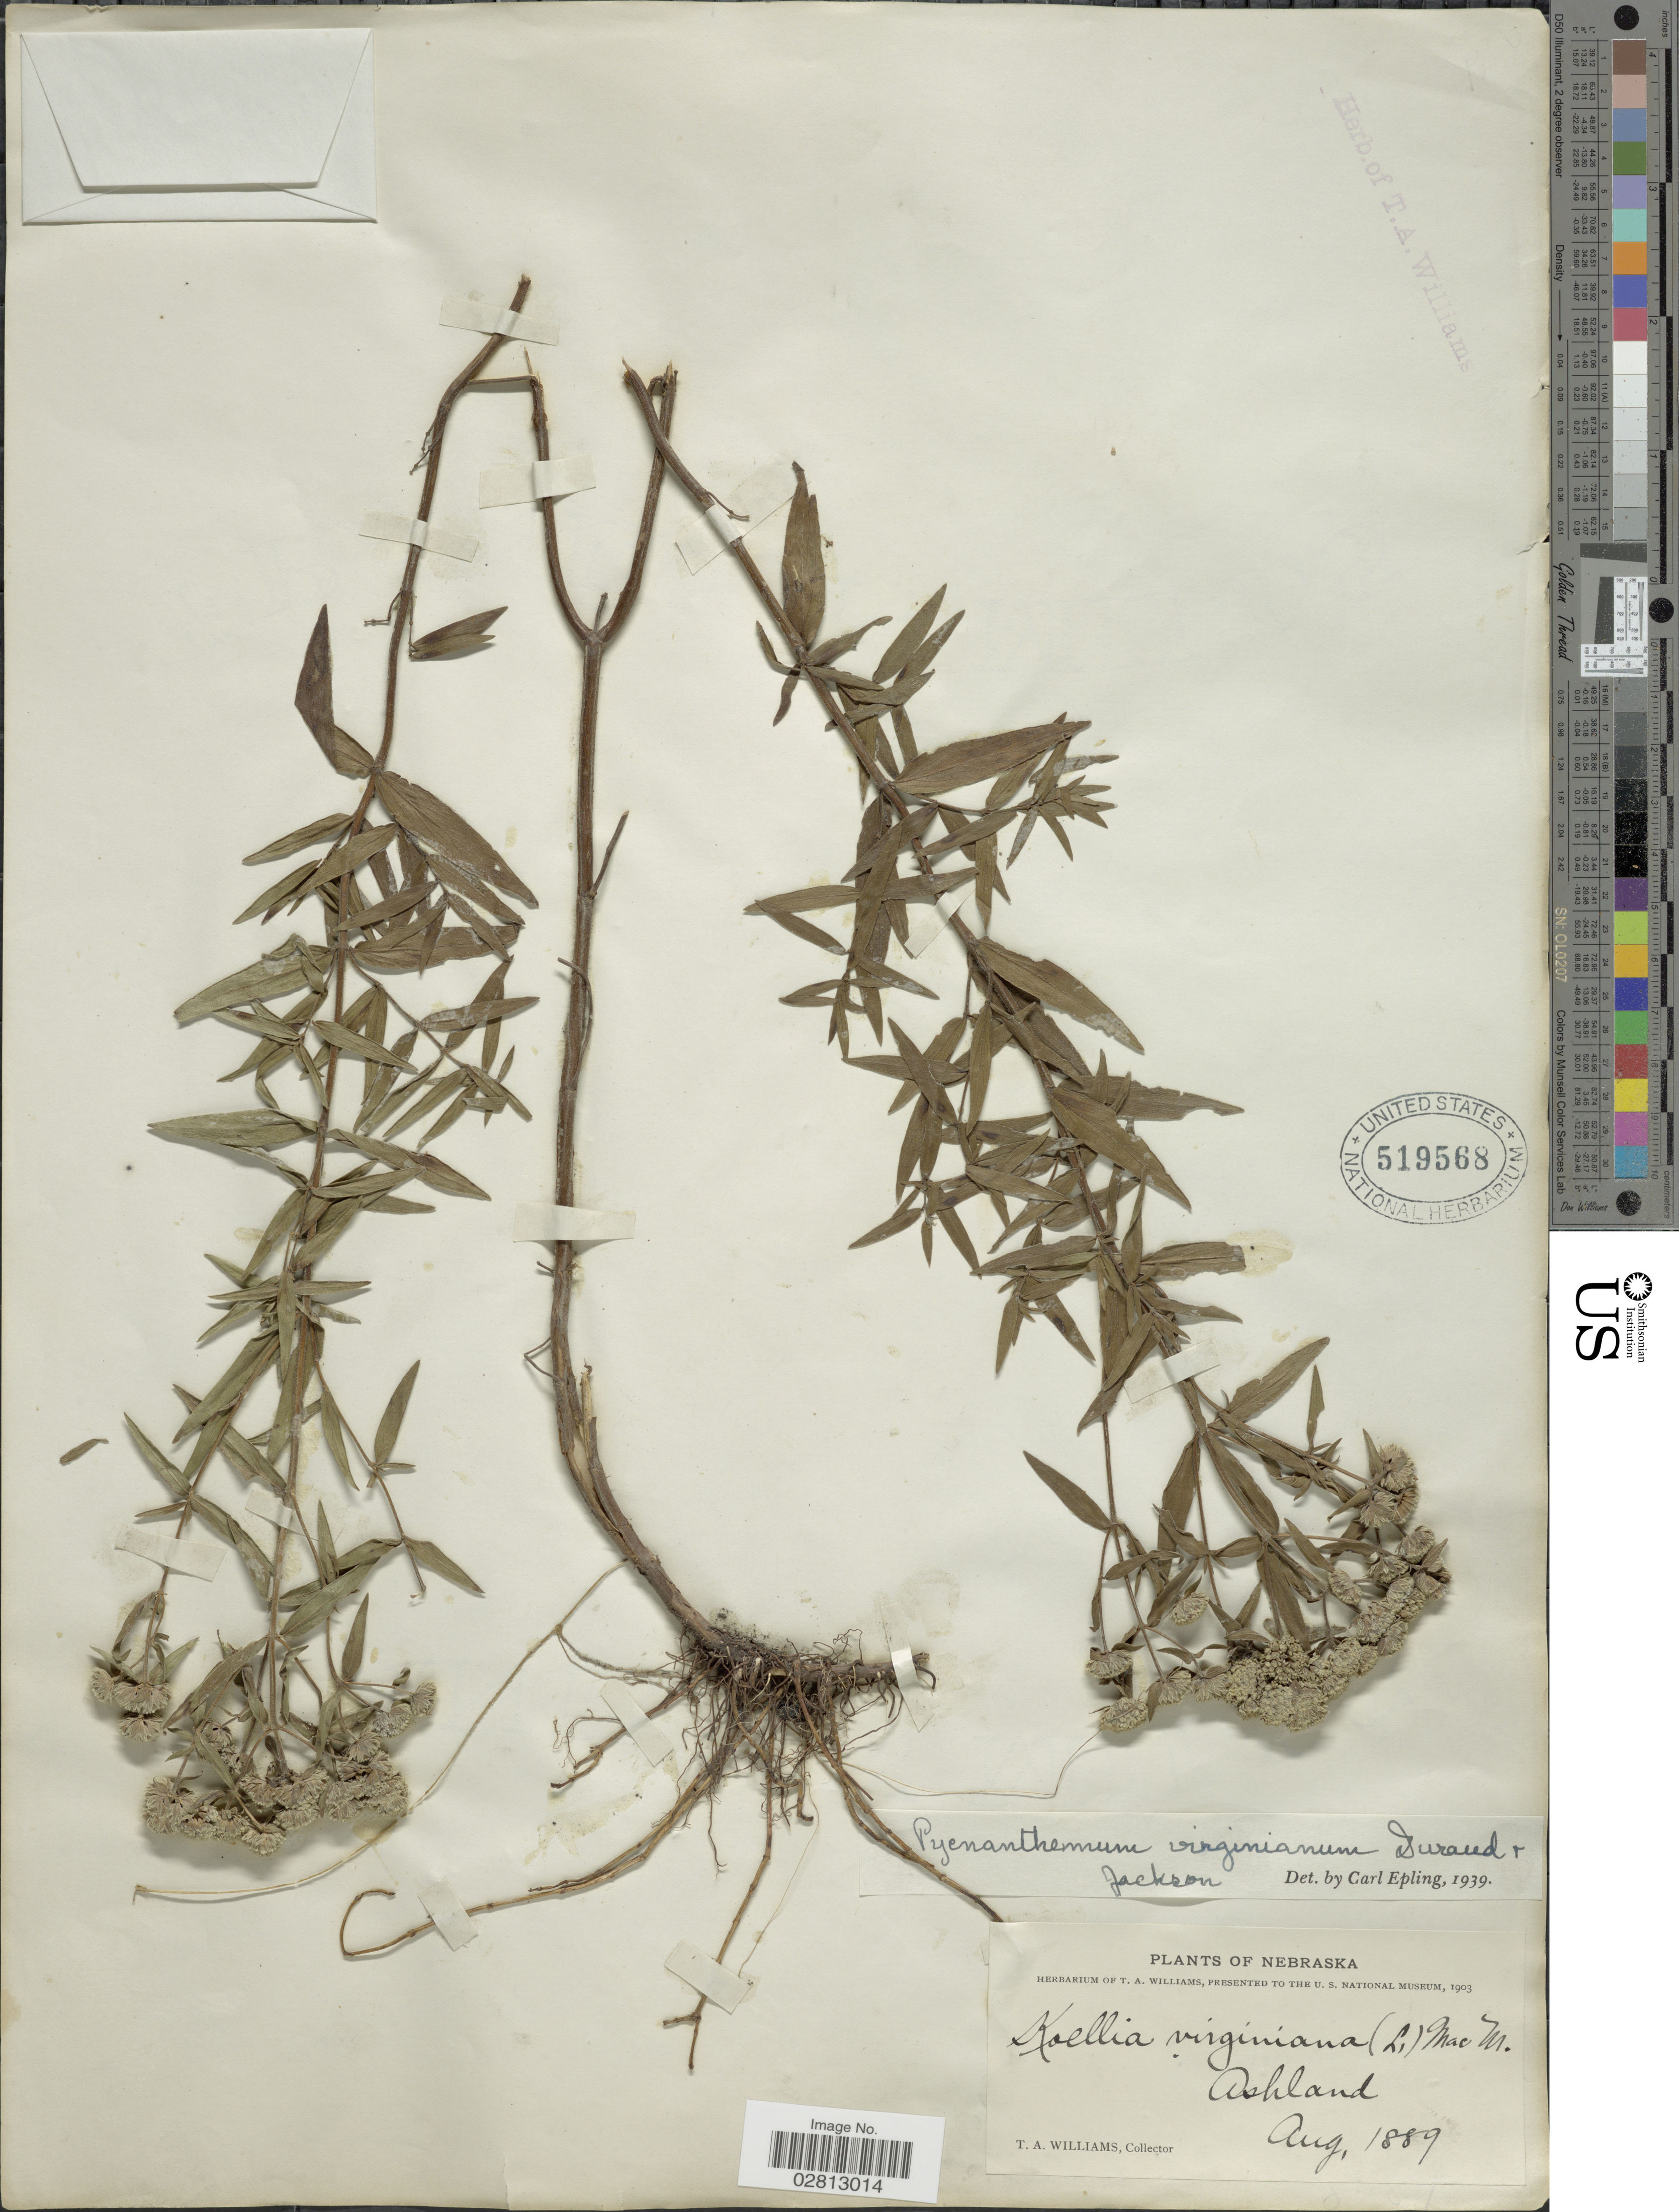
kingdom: Plantae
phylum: Tracheophyta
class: Magnoliopsida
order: Lamiales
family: Lamiaceae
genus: Pycnanthemum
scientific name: Pycnanthemum virginianum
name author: (L.) Durand & B.D. Jacks. ex B.L. Rob. & Fernald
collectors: T. A. Williams (herbarium)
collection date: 1889-08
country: United States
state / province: Nebraska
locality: Ashland.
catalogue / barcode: US 519568